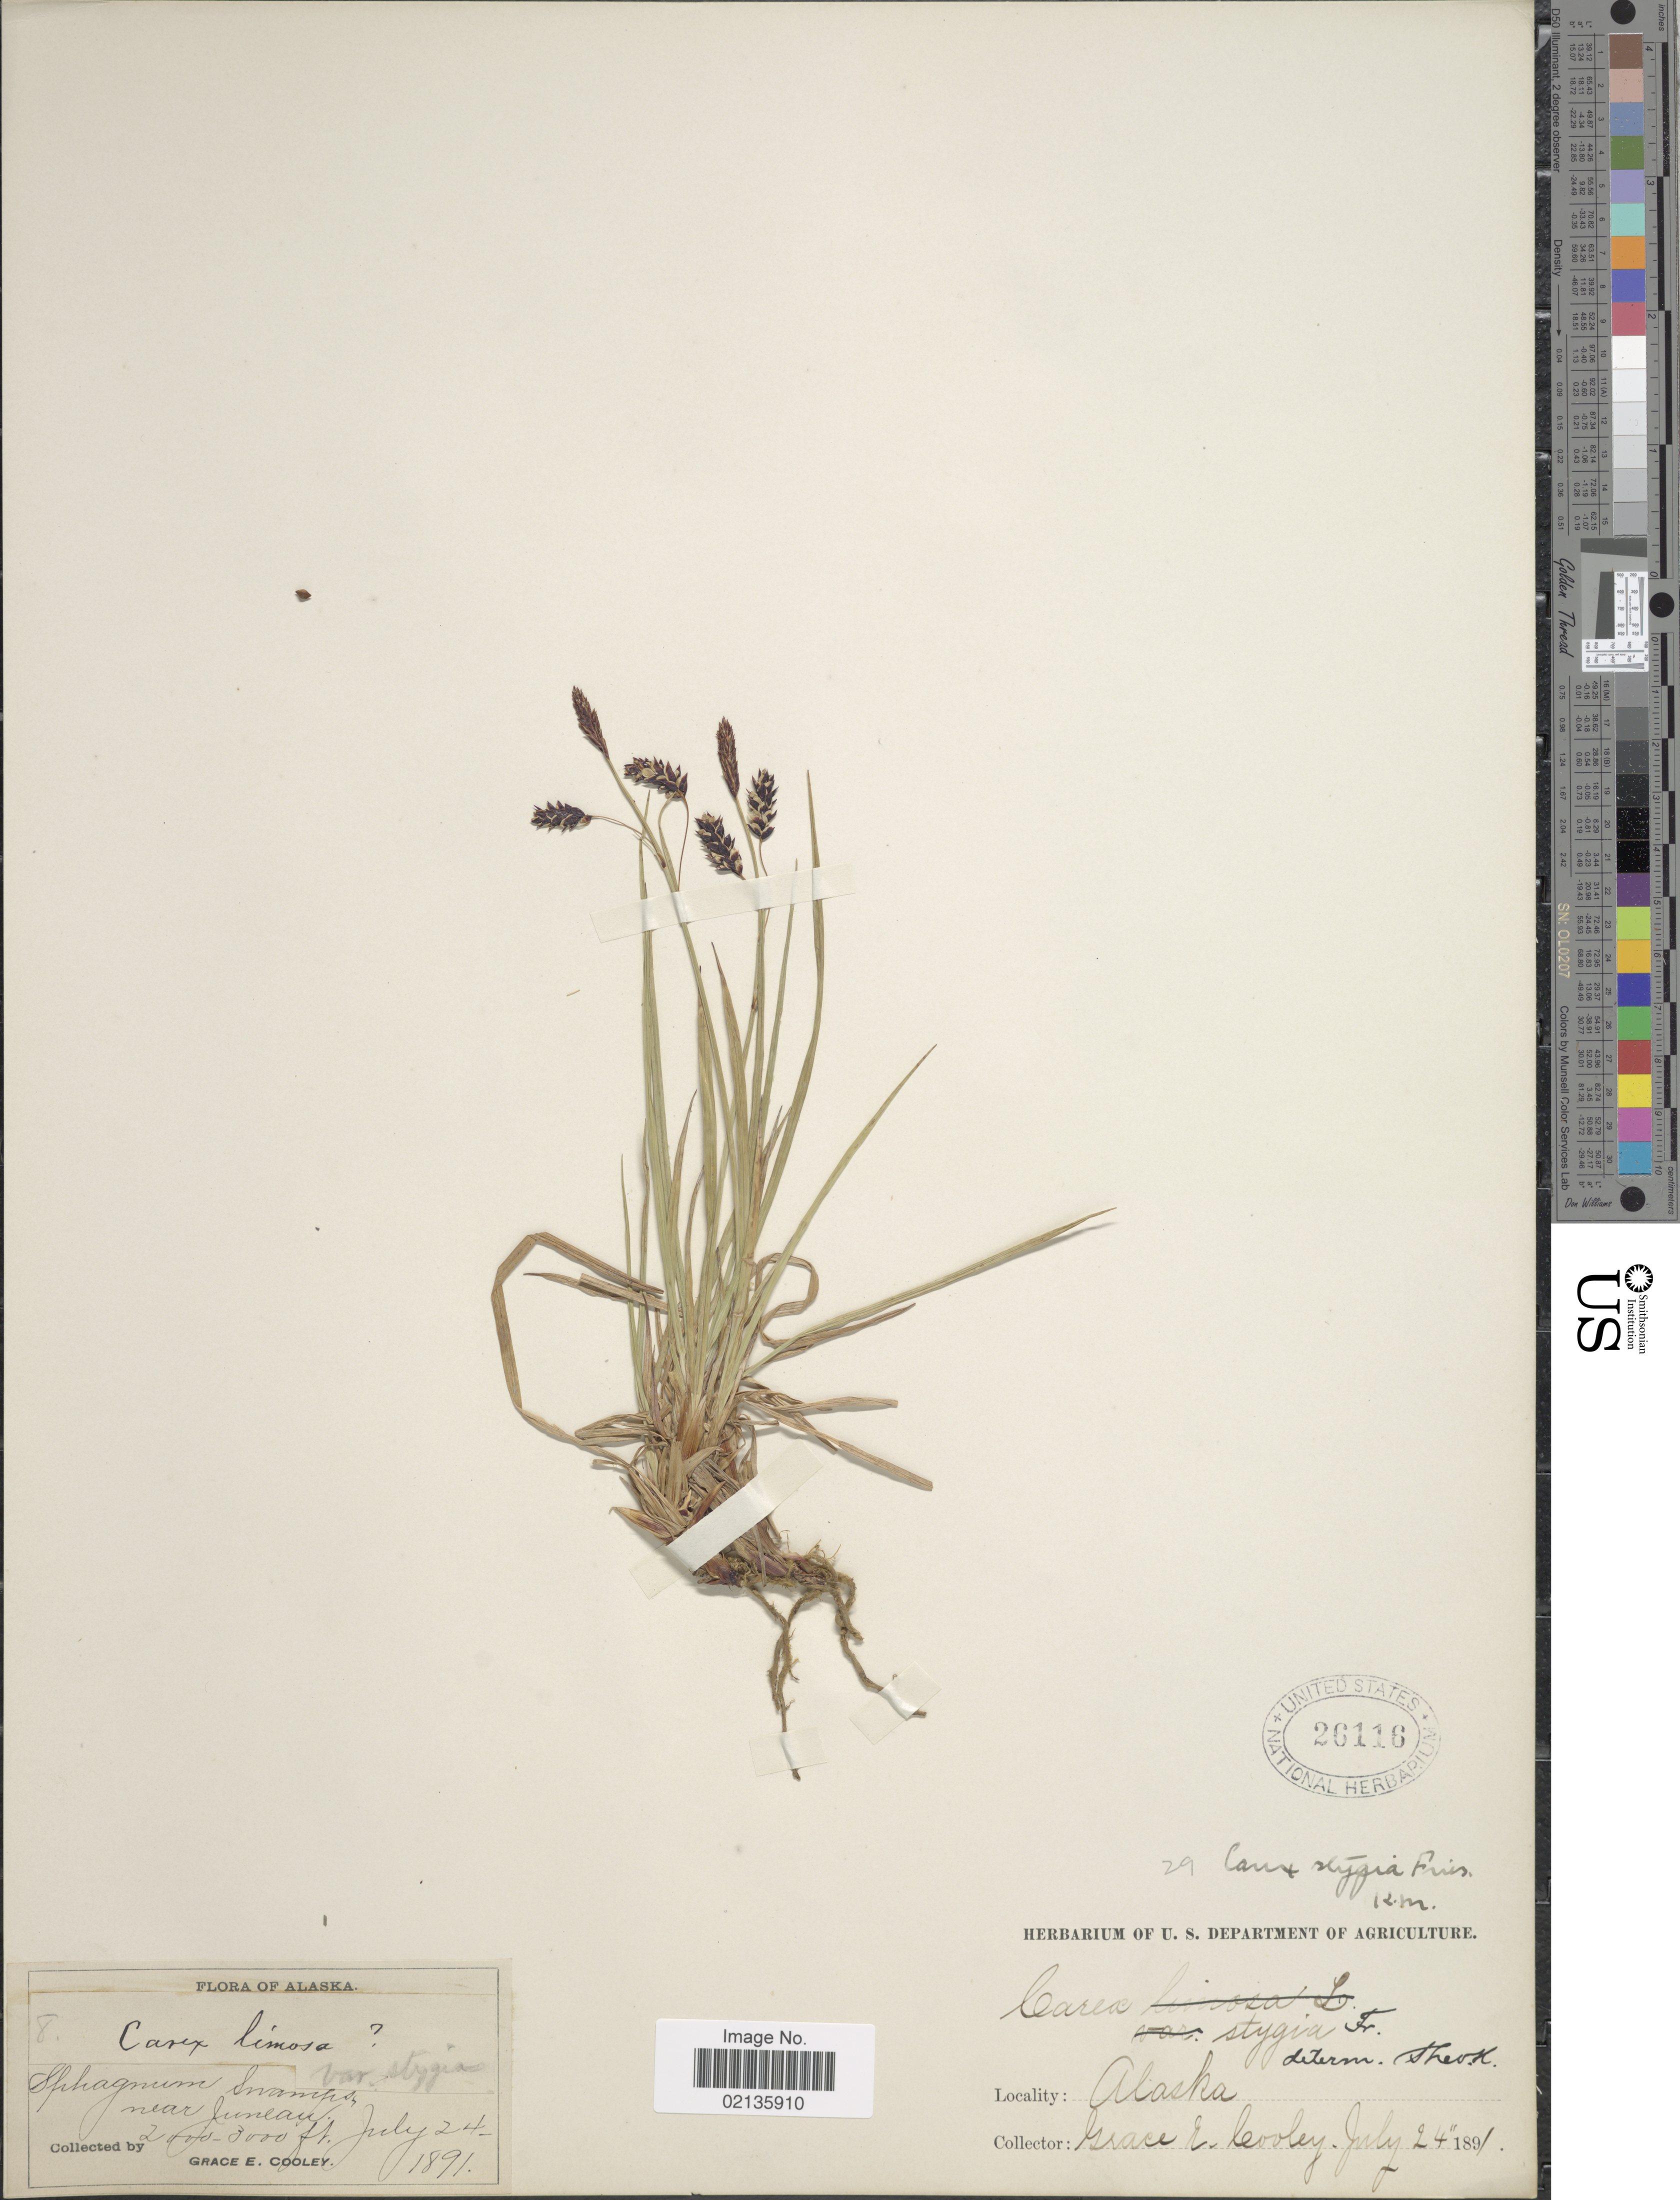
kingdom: Plantae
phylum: Tracheophyta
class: Liliopsida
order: Poales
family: Cyperaceae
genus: Carex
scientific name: Carex x stygia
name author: Fr.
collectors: G. E. Cooley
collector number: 8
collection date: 1891-07-24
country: United States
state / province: Alaska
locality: Near Juneau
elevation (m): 610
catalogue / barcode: US 26116